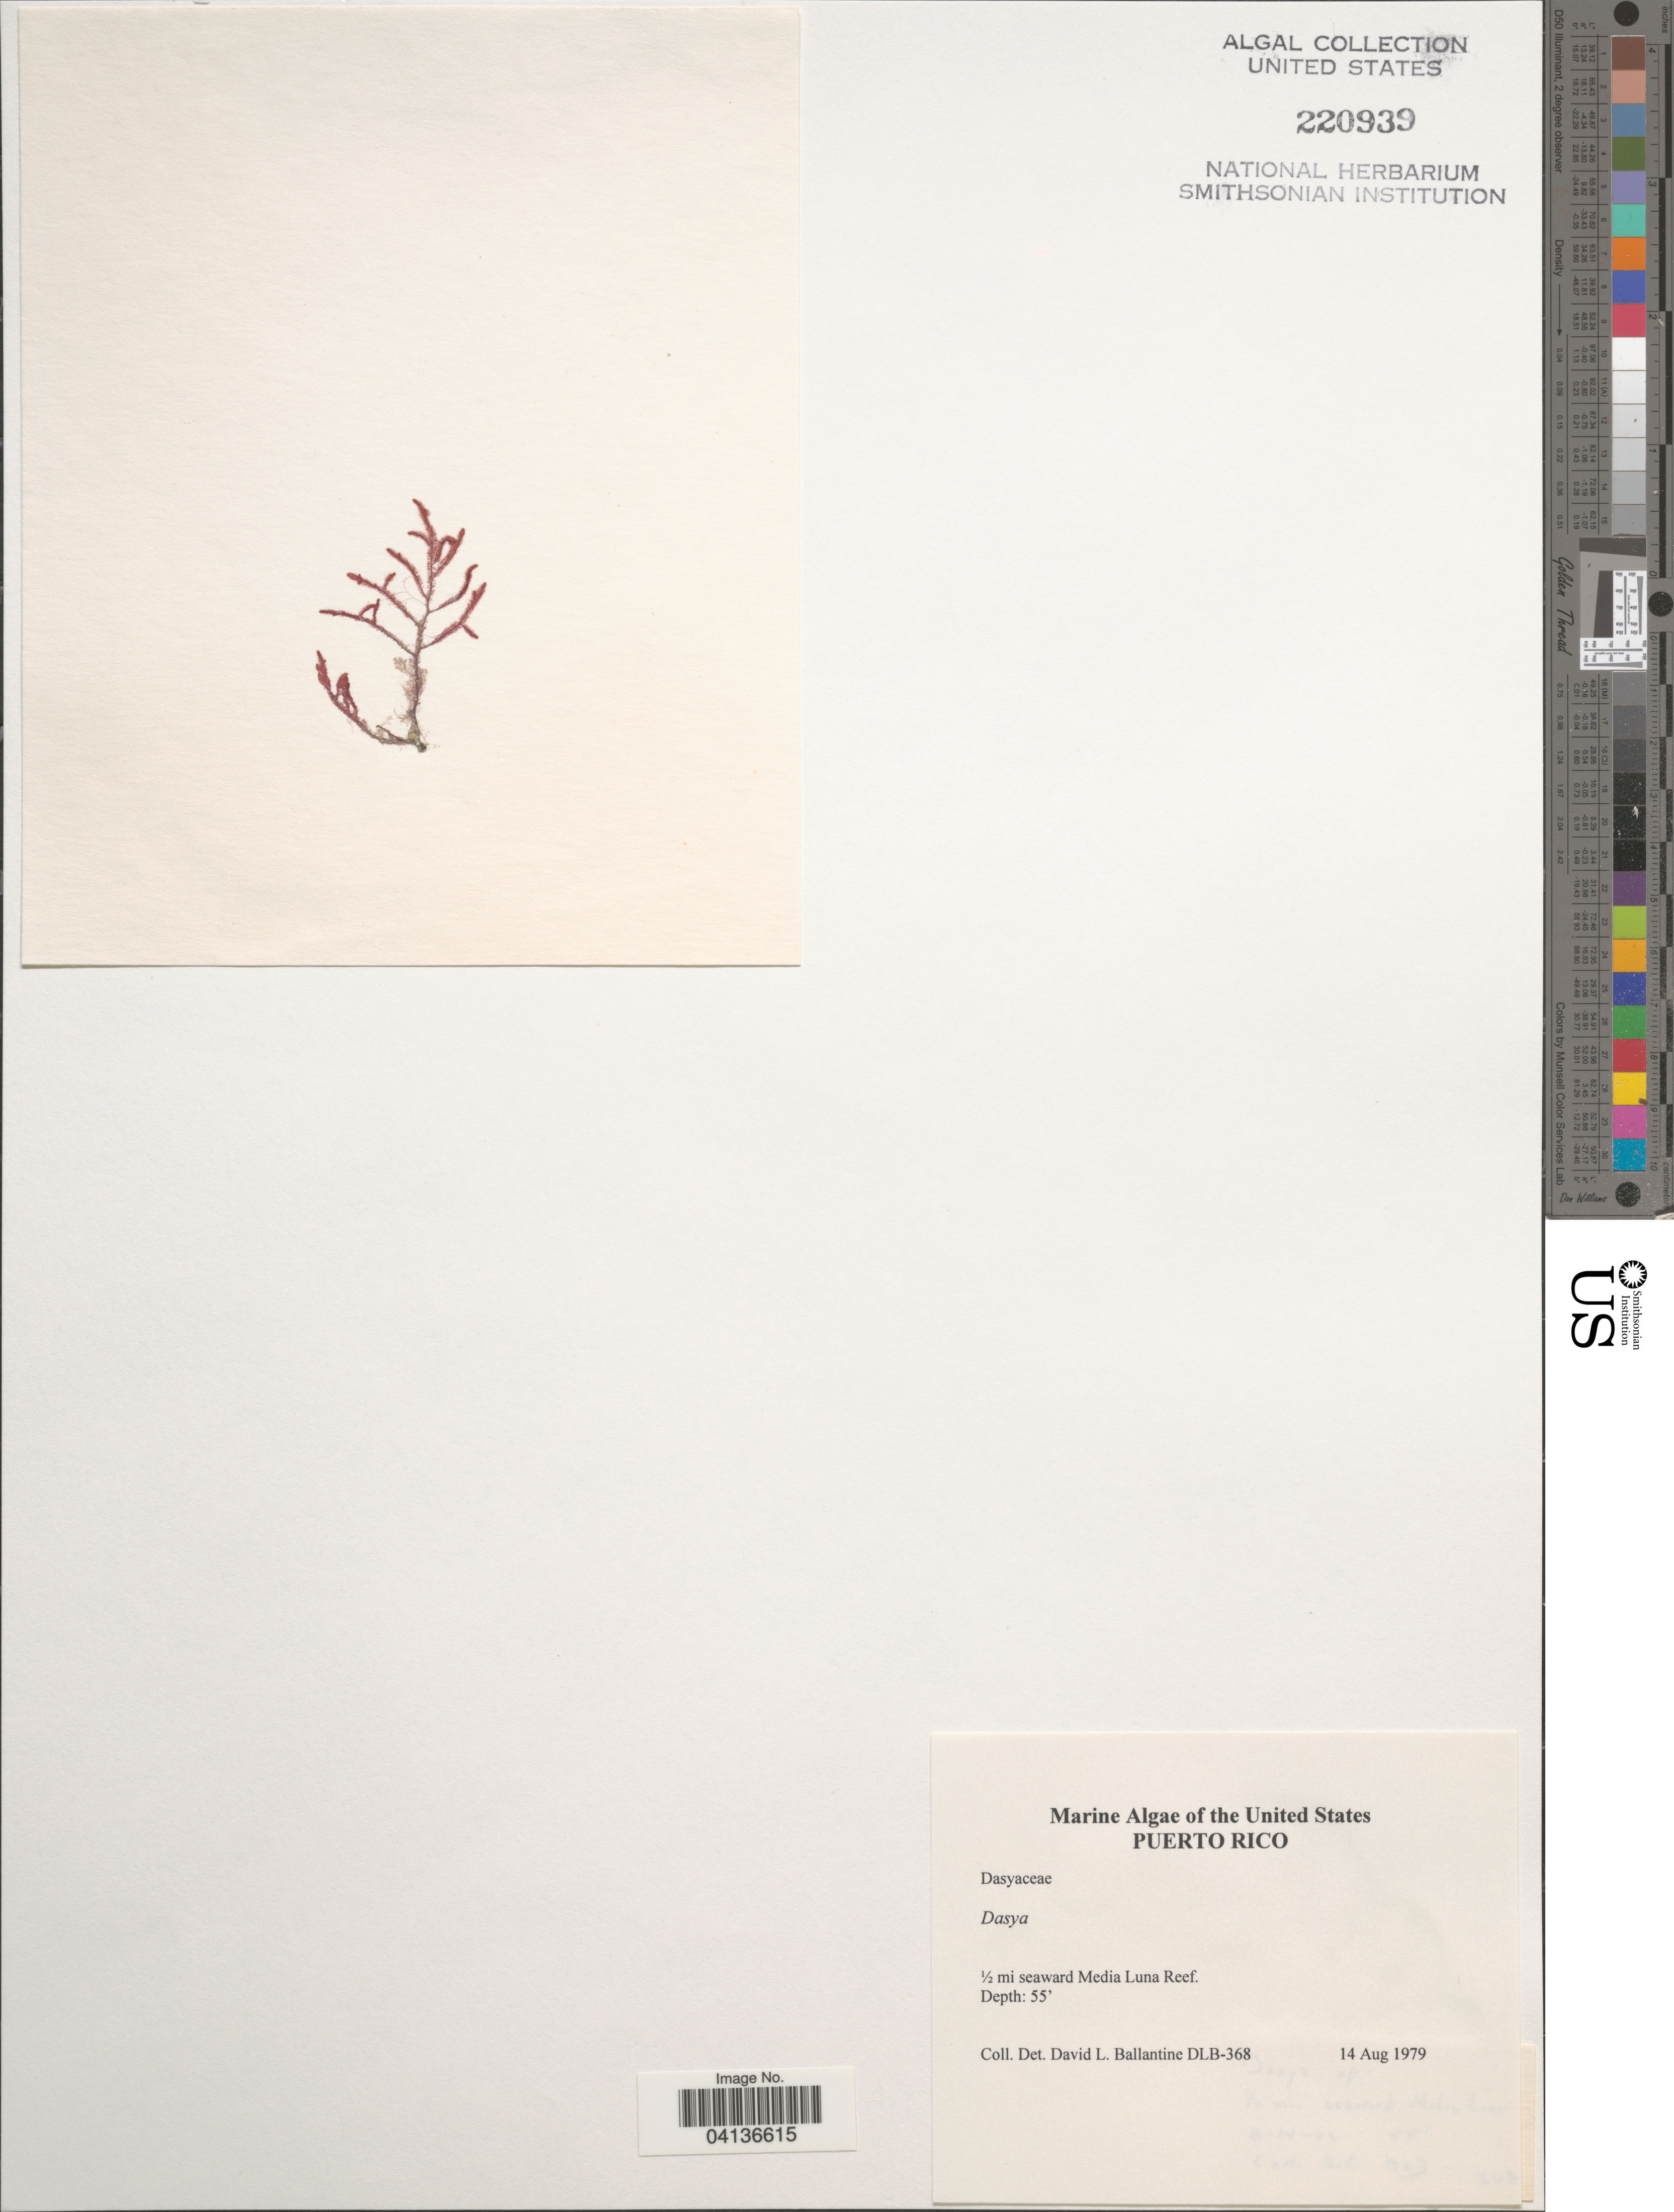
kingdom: Plantae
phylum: Rhodophyta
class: Florideophyceae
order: Ceramiales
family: Dasyaceae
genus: Dasya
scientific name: Dasya sp.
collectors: D.L. Ballantine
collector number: DLB-368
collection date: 1979-08-14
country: Puerto Rico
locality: ½ mi seaward Media Luna Reef.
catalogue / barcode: US 220939